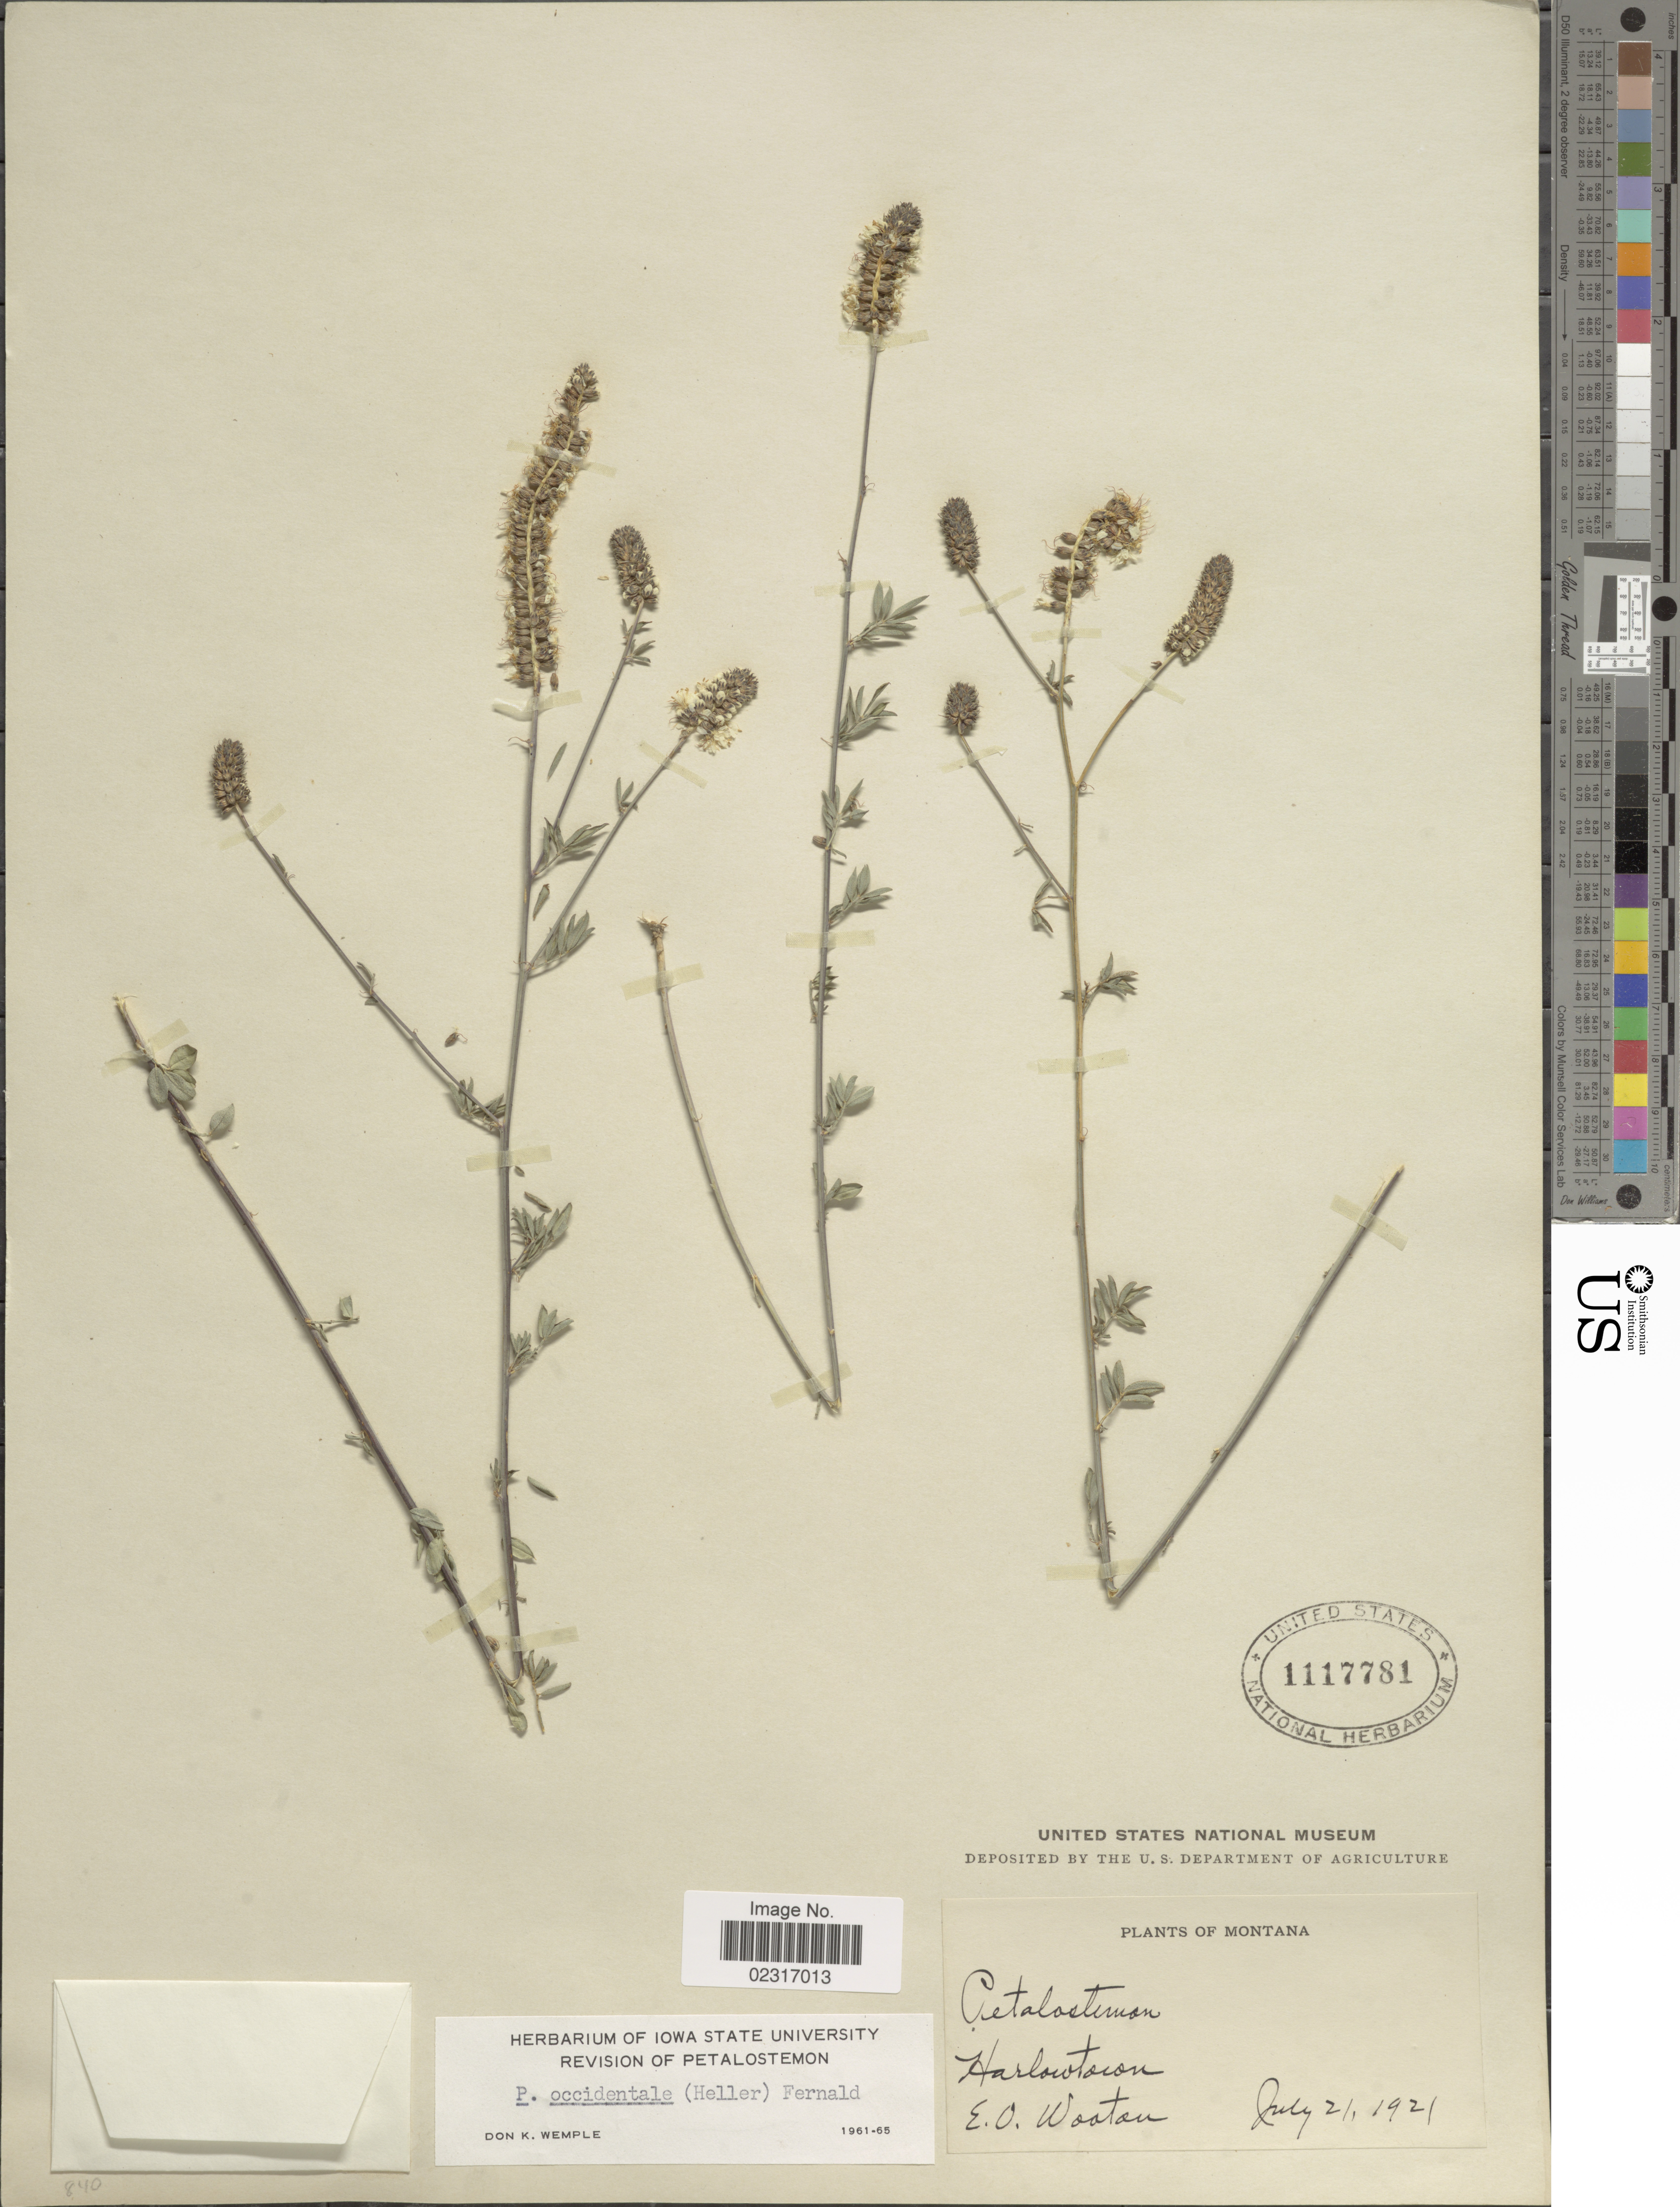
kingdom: Plantae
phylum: Tracheophyta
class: Magnoliopsida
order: Fabales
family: Fabaceae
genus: Dalea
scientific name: Dalea candida var. oligophylla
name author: (Torr) Shinners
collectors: E. O. Wooton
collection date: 1921-07-21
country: United States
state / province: Montana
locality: Harlowtown.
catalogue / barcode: US 1117781